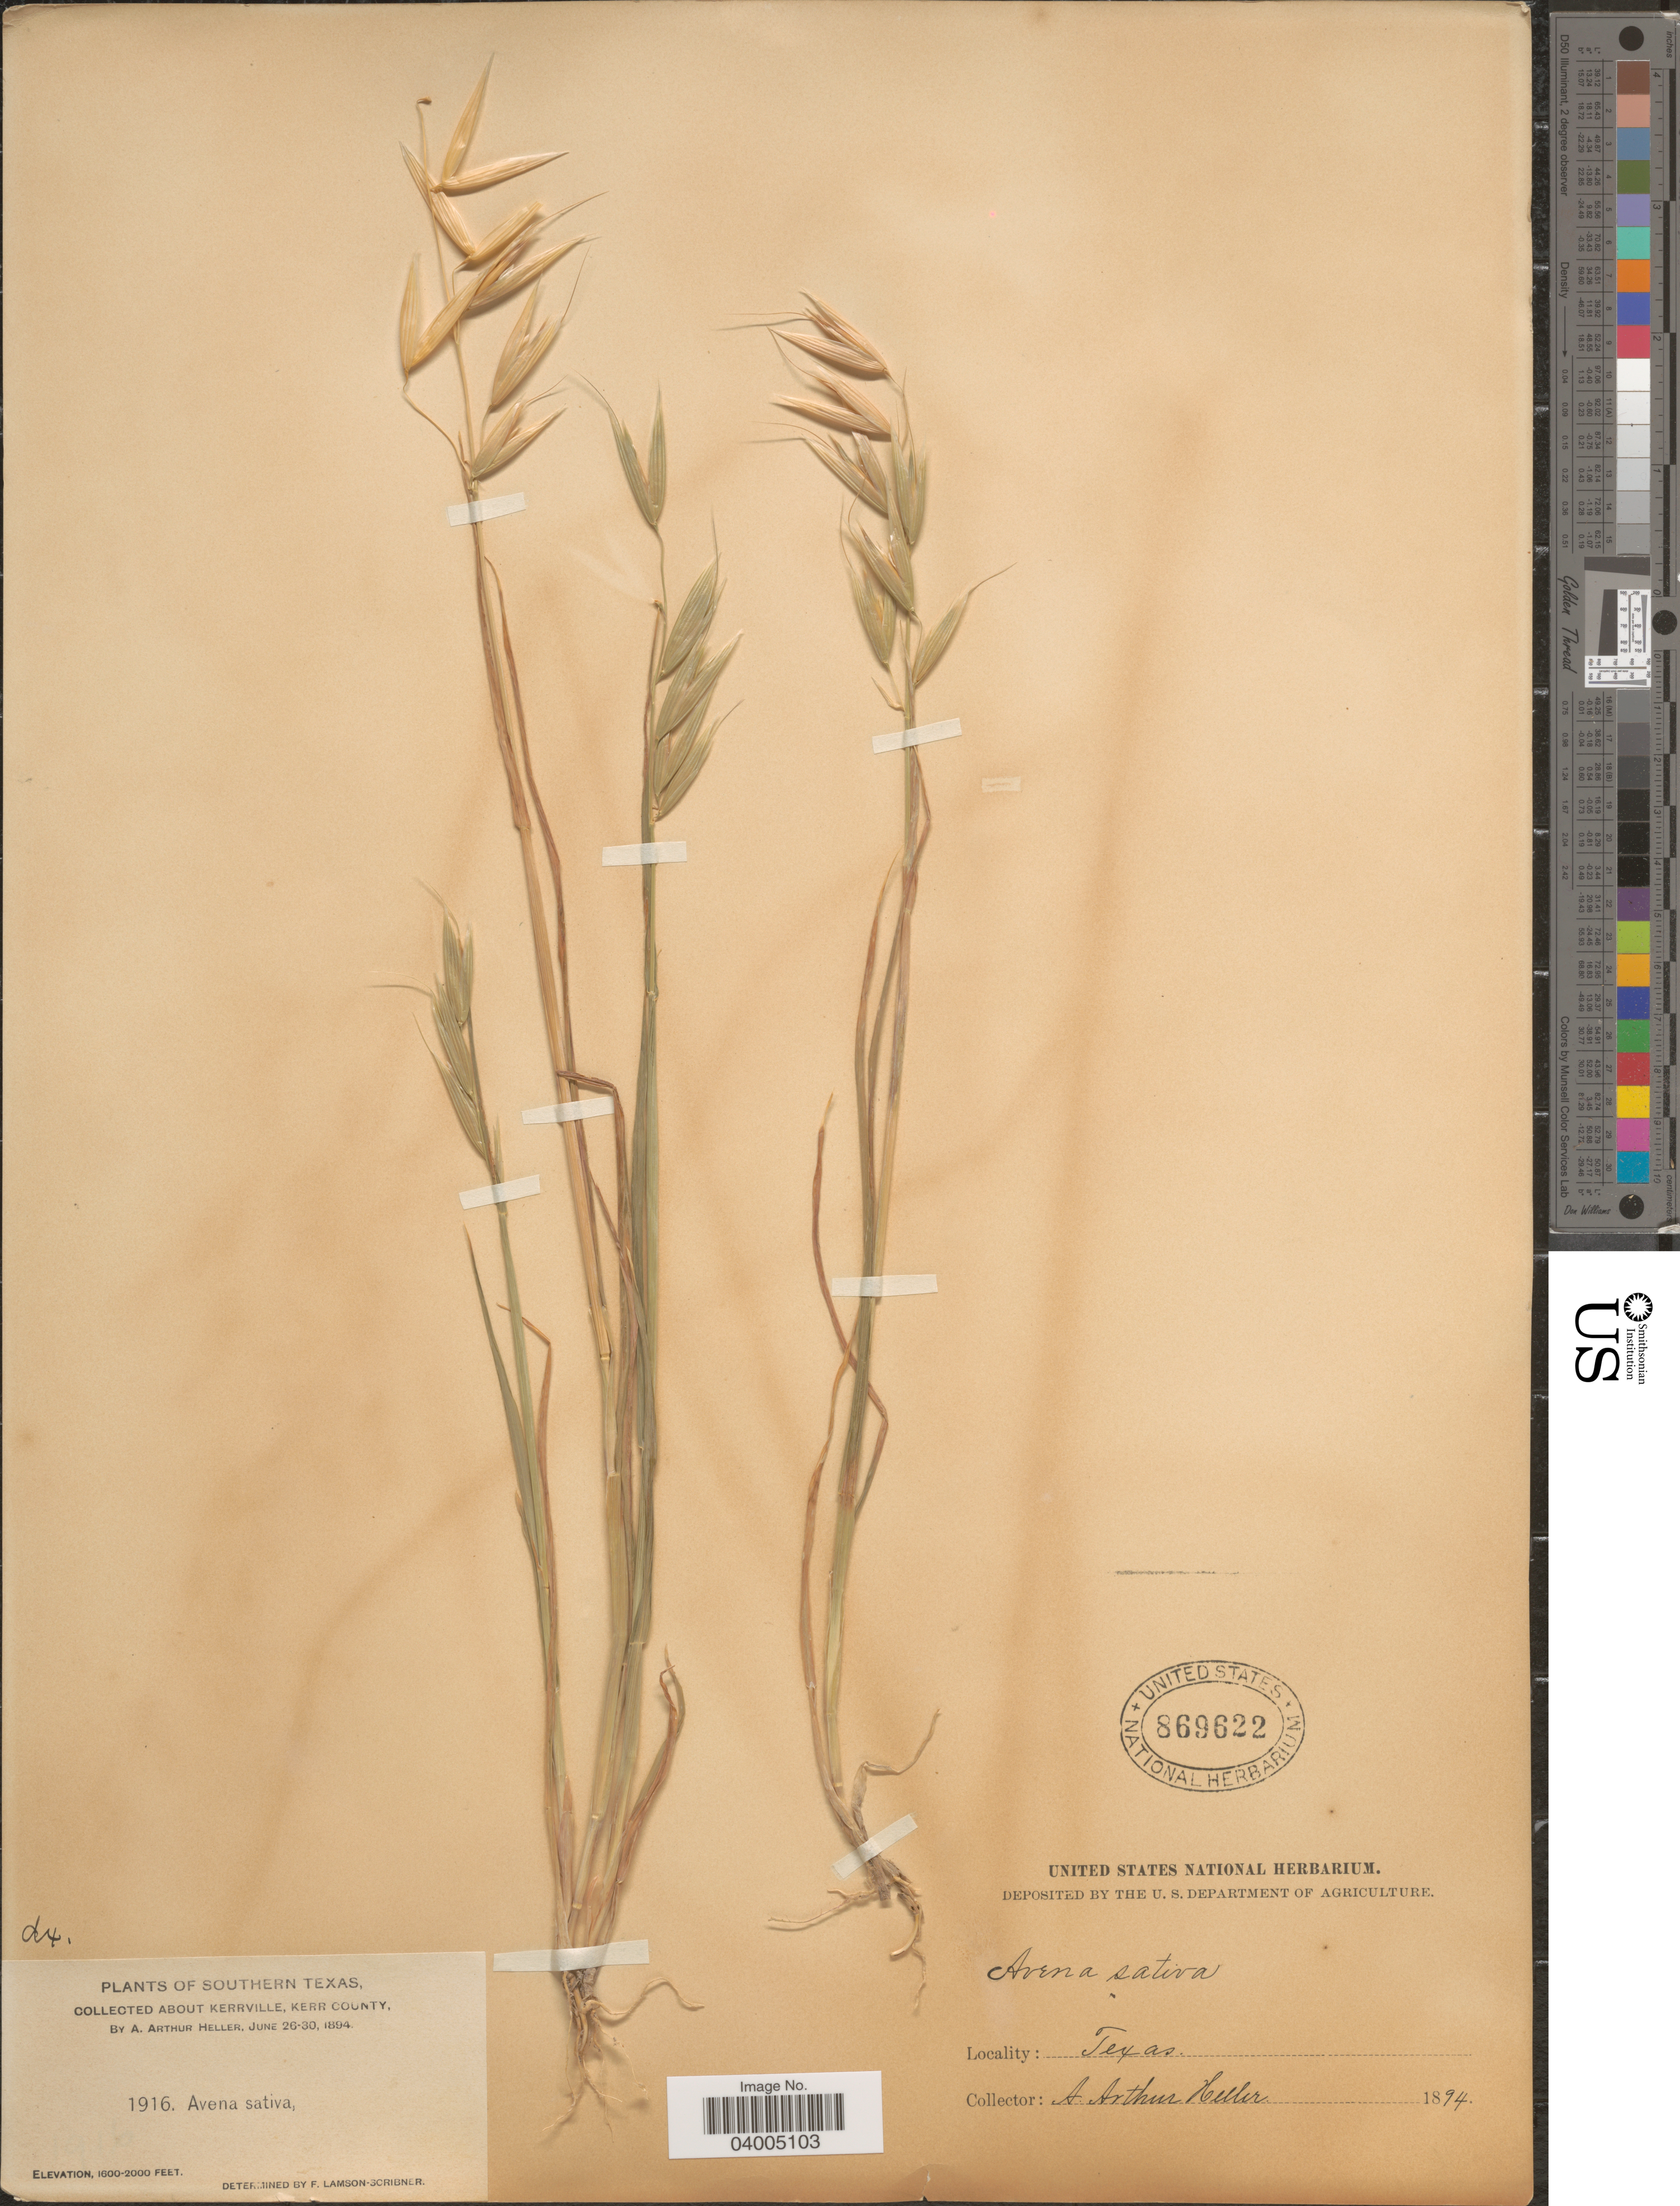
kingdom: Plantae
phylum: Tracheophyta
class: Liliopsida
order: Poales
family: Poaceae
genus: Avena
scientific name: Avena sativa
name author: L.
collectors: A. A. Heller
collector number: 1916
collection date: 1894-06-26/1894-06-30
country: United States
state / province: Texas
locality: Southern Texas, about Kerrville, Kerr County.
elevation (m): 488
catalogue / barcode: US 869622